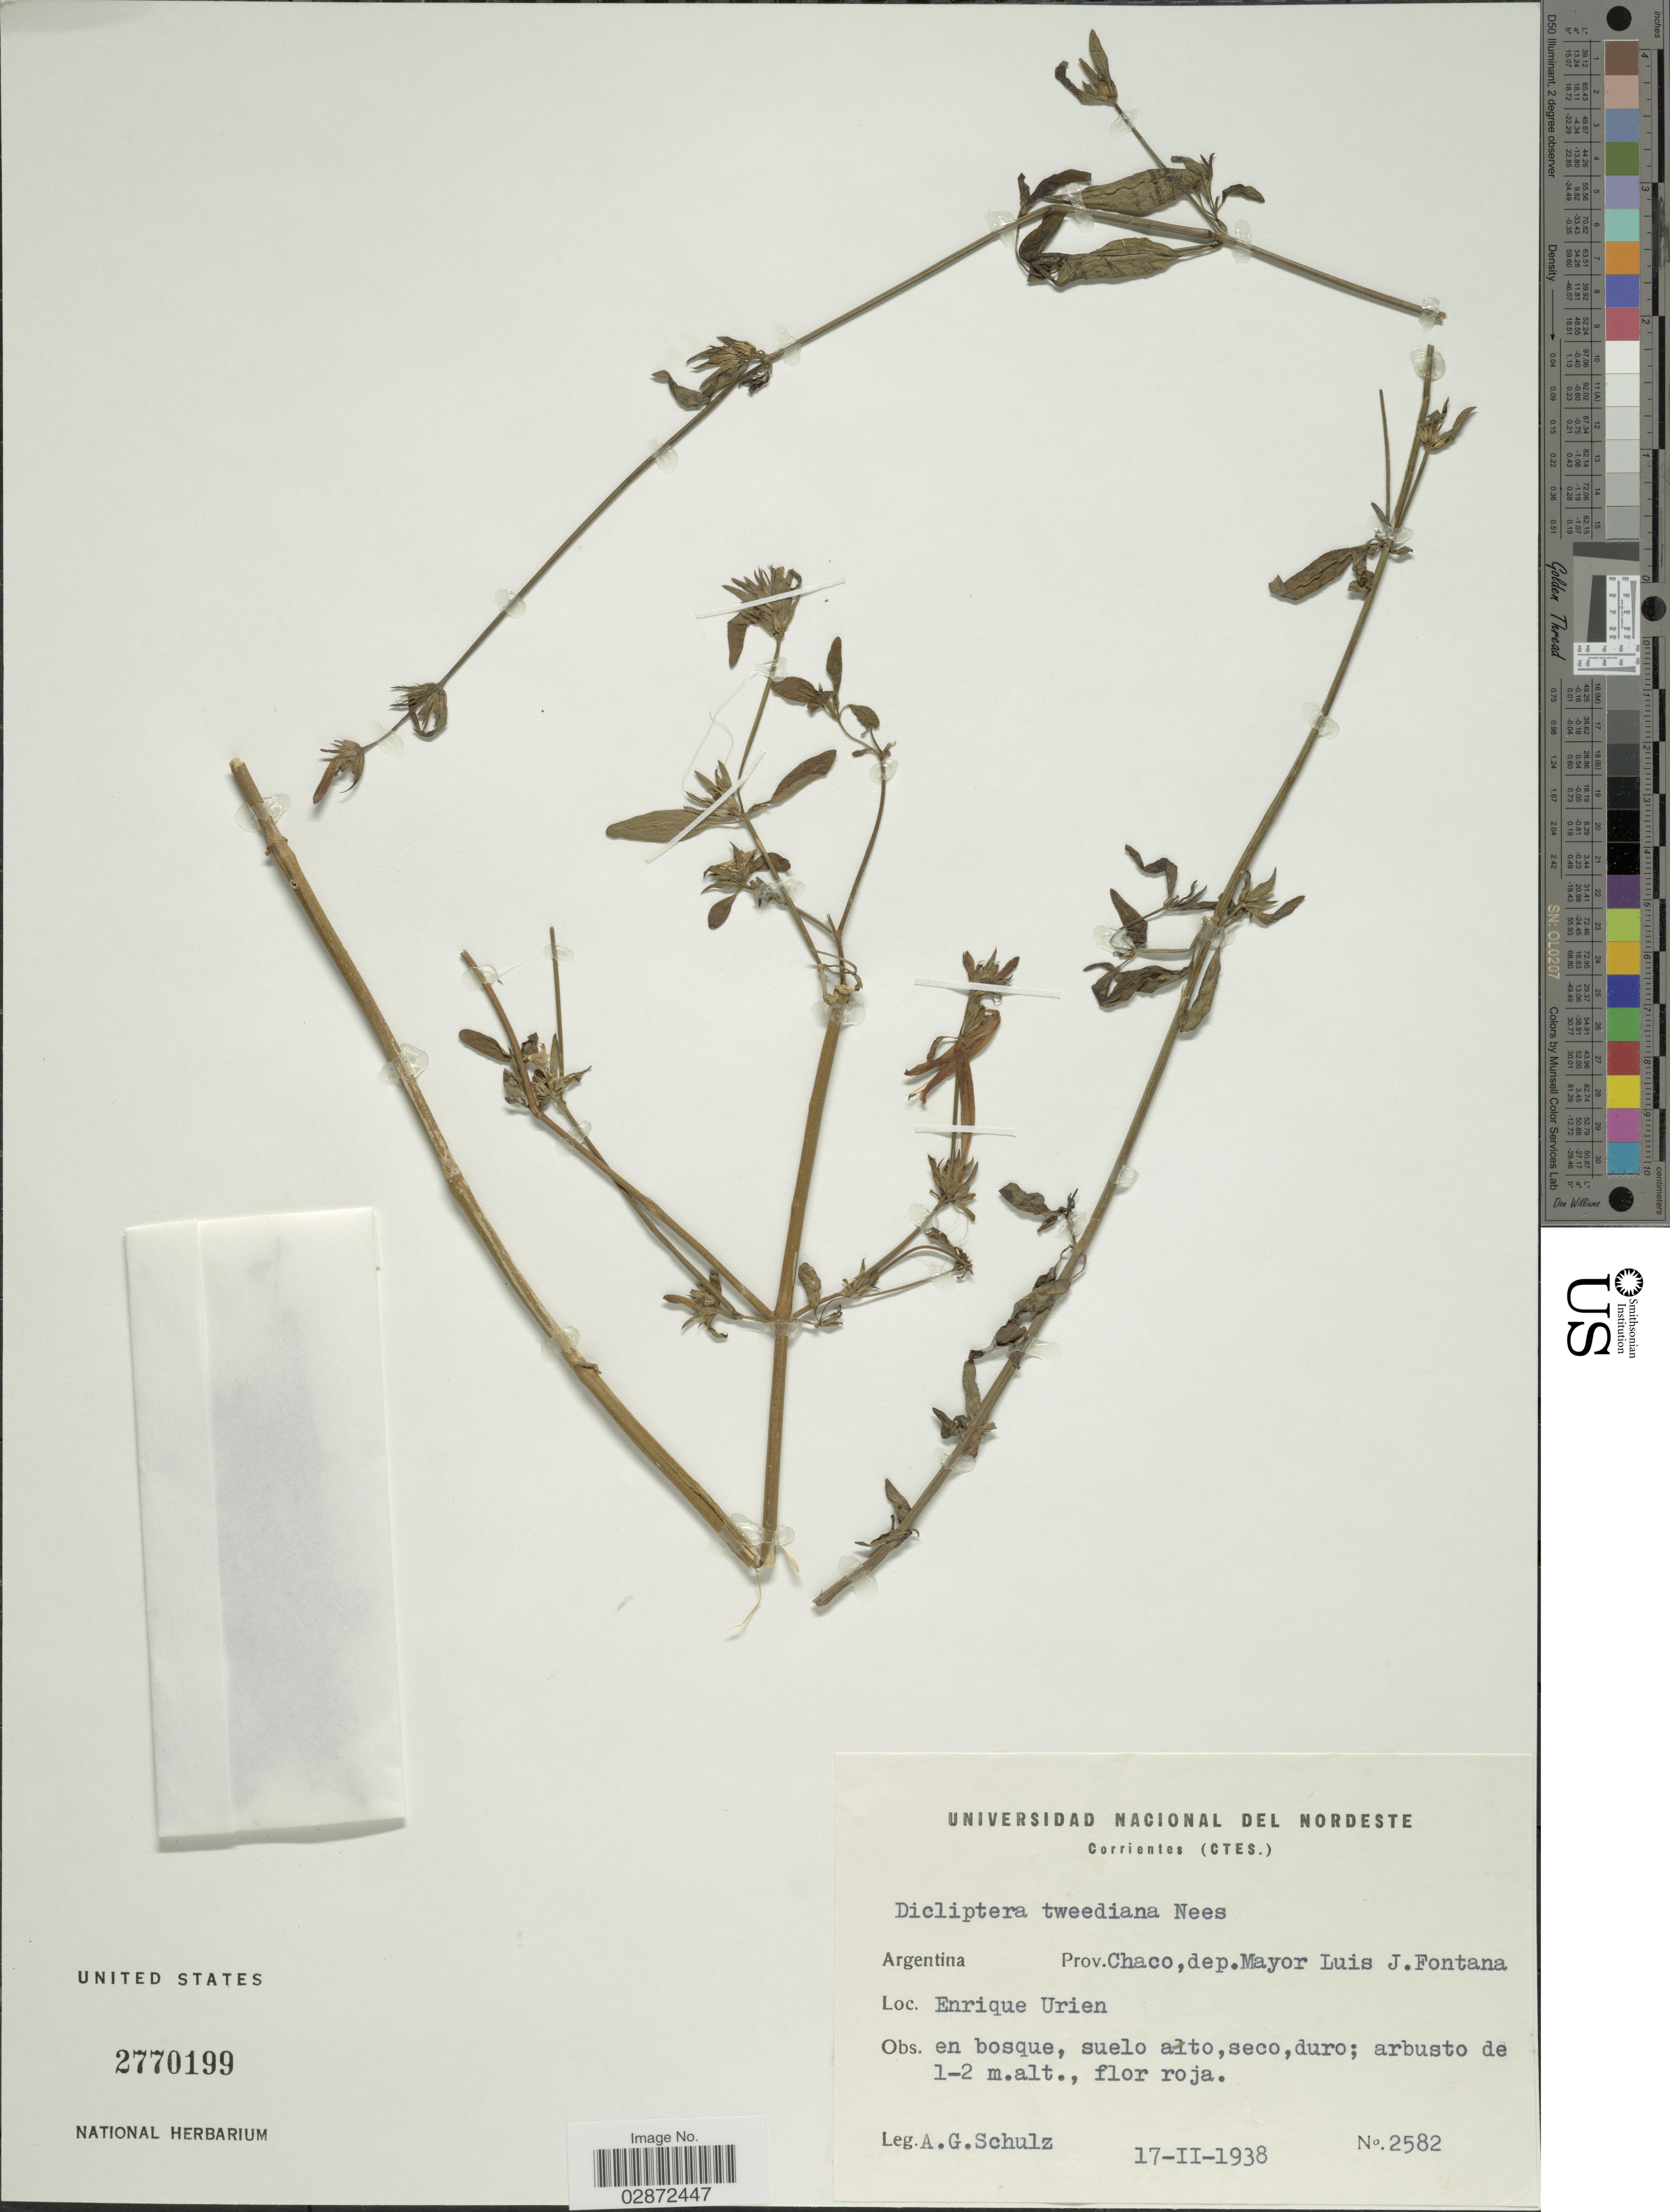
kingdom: Plantae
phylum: Tracheophyta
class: Magnoliopsida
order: Lamiales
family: Acanthaceae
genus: Dicliptera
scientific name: Dicliptera squarrosa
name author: Nees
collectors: A. G. Schulz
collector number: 2582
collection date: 1938-02-17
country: Argentina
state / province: Chaco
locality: Prov. Chaco, dep. Mayor Luis J. Fontana. Enrique Urien.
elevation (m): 1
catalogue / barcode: US 2770199